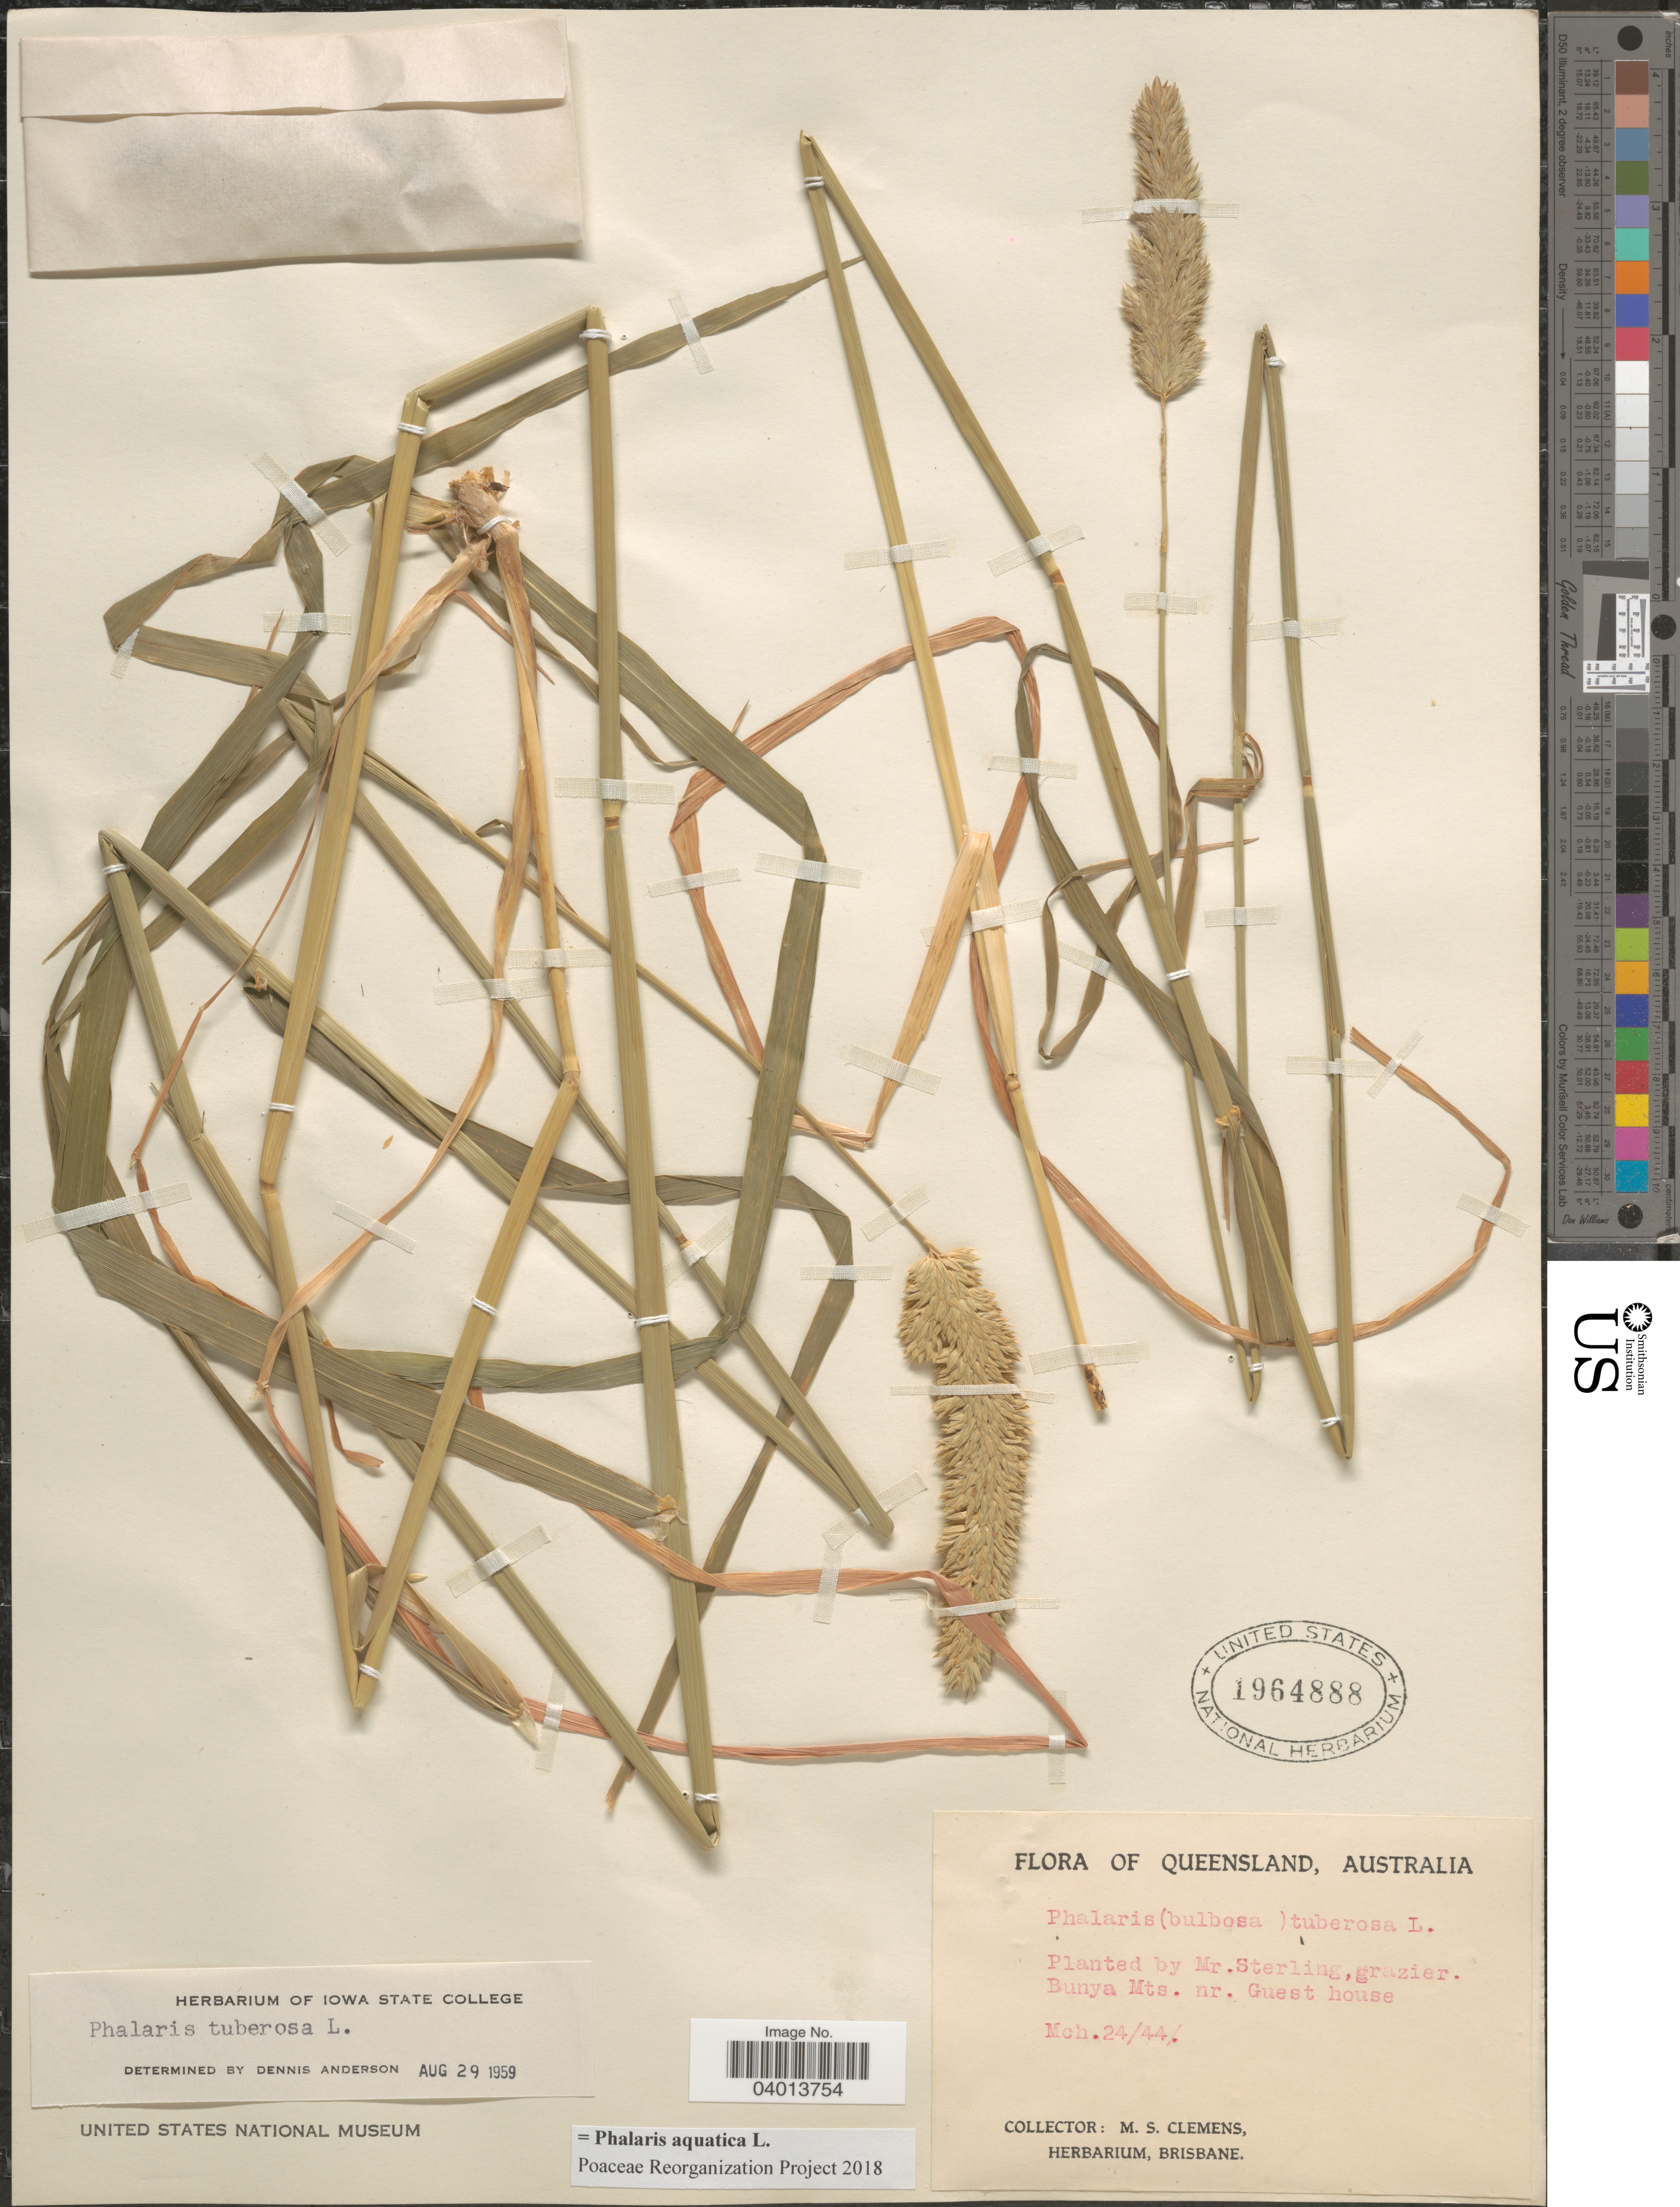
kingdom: Plantae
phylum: Tracheophyta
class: Liliopsida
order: Poales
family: Poaceae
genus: Phalaris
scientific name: Phalaris aquatica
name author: L.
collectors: M. S. Clemens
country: Australia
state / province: Queensland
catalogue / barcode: US 1964888